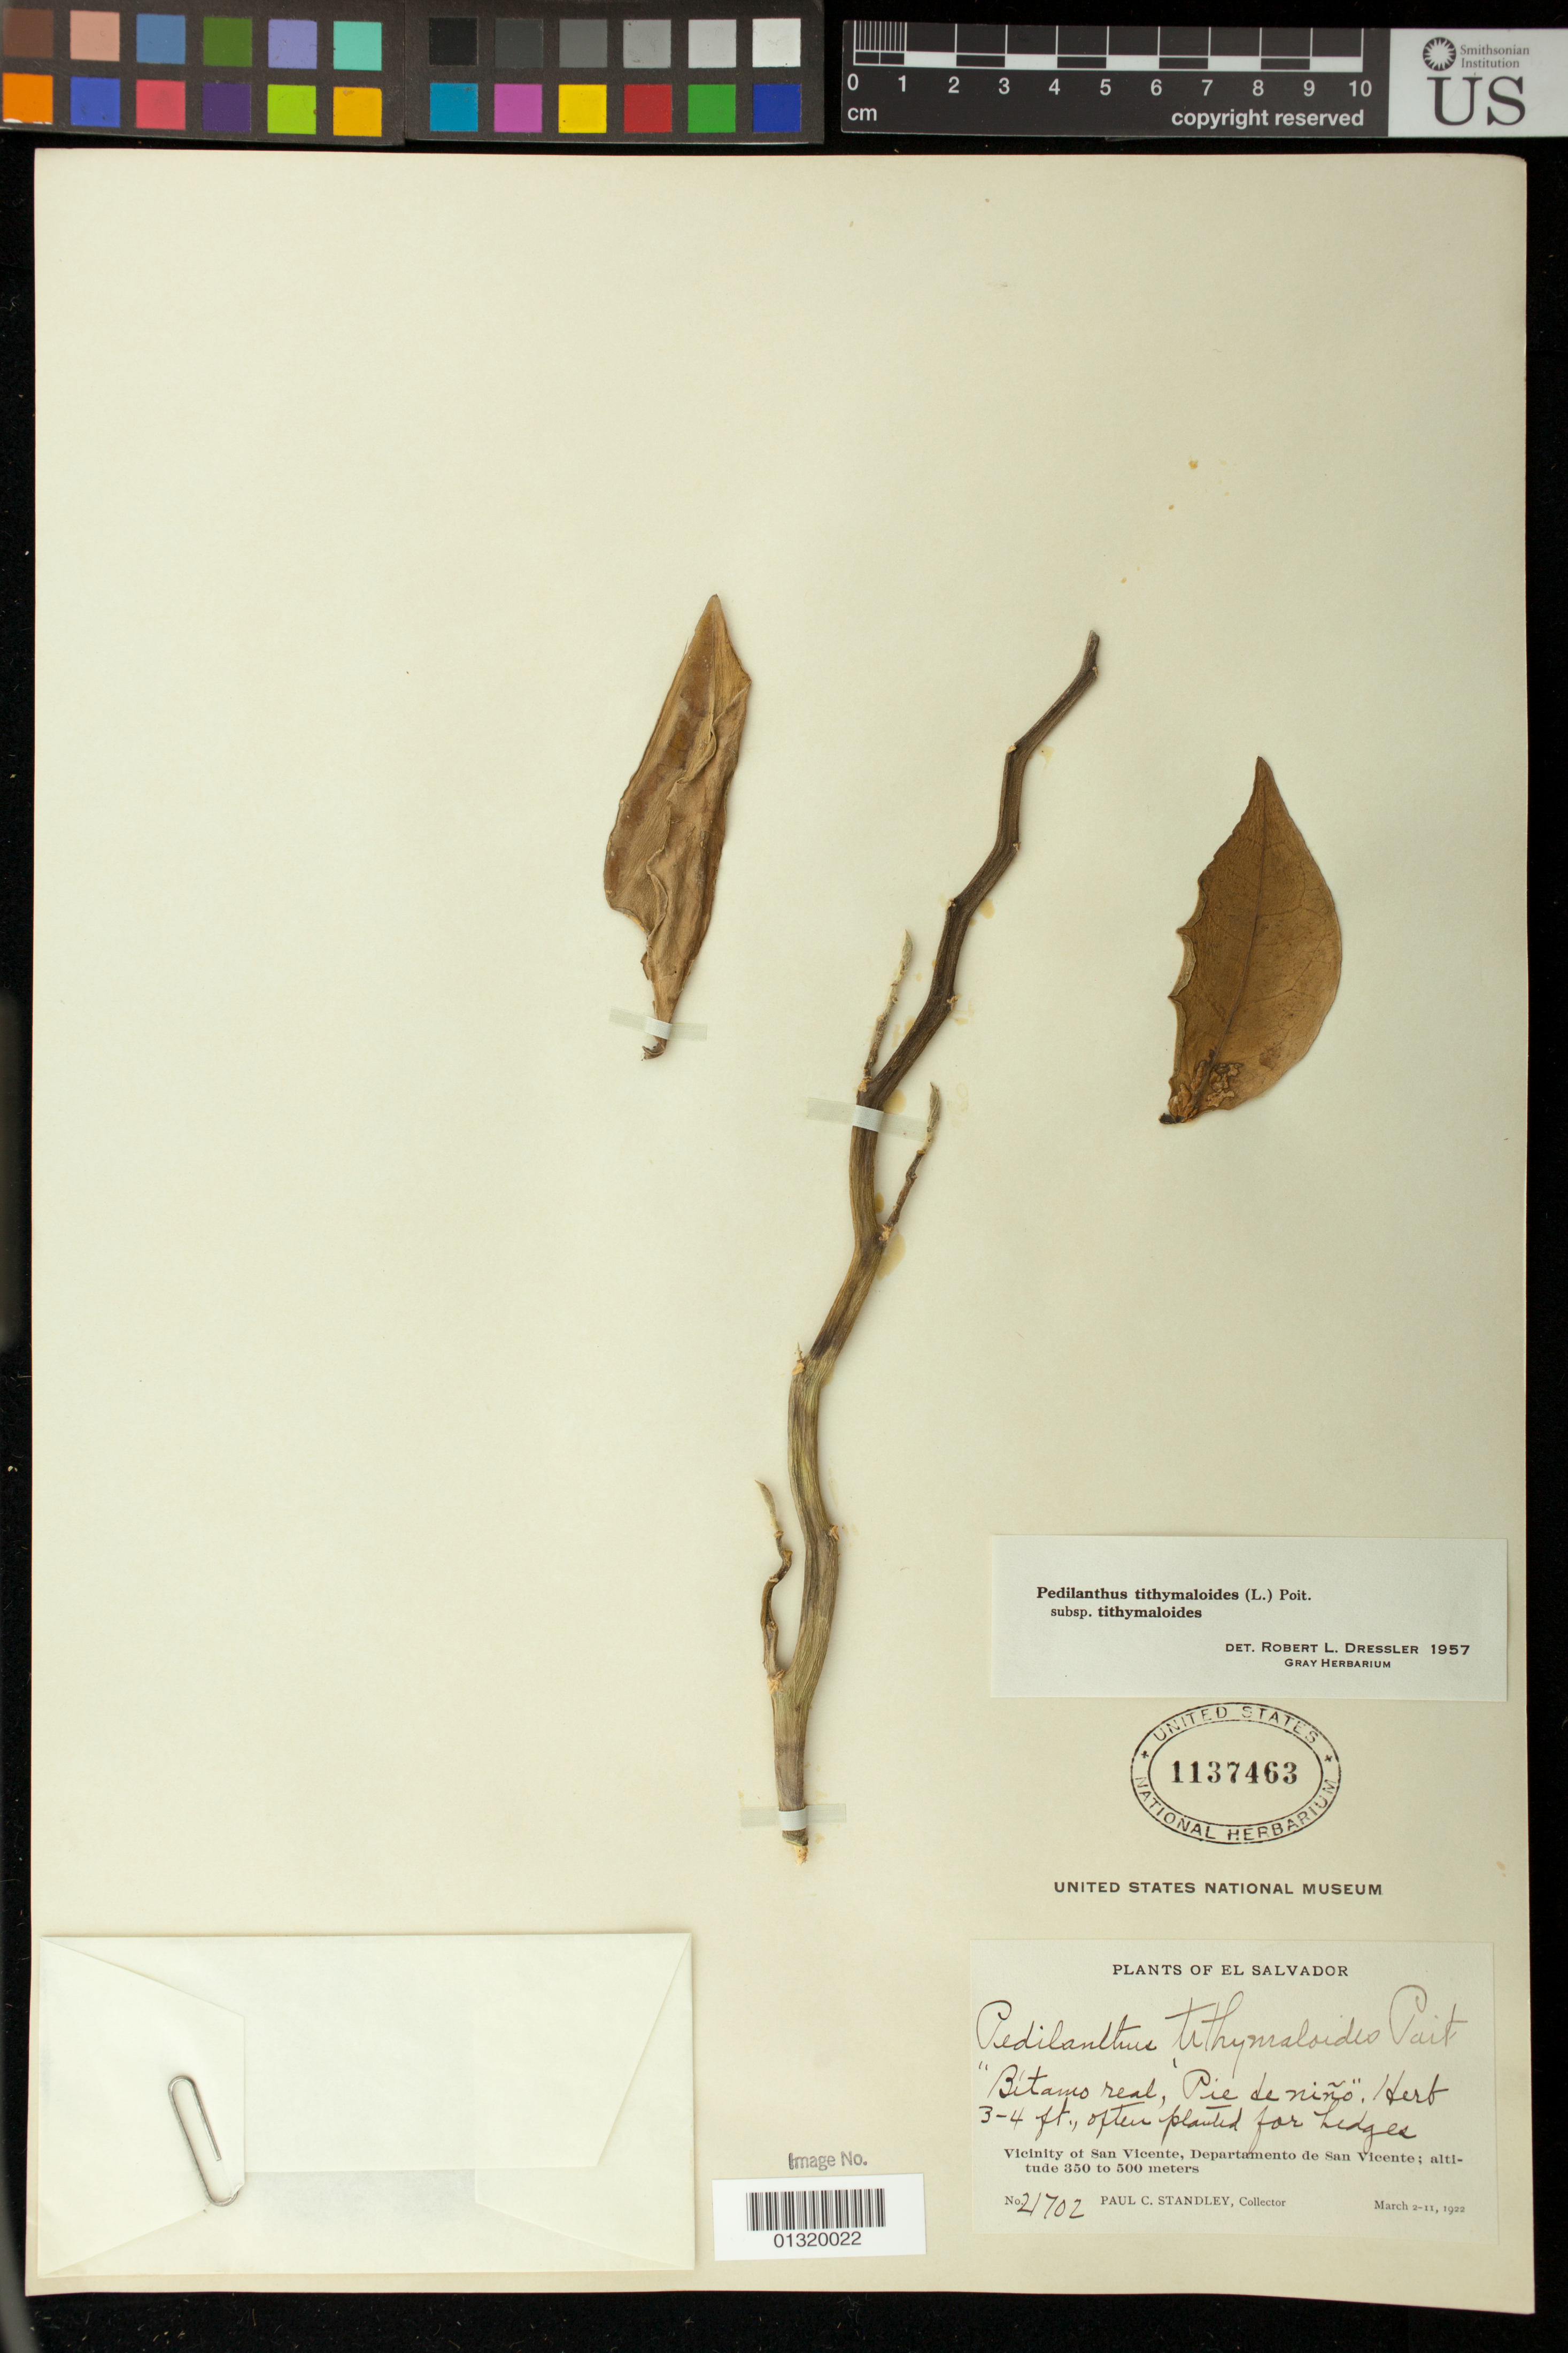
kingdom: Plantae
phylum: Tracheophyta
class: Magnoliopsida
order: Malpighiales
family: Euphorbiaceae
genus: Pedilanthus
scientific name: Pedilanthus tithymaloides subsp. tithymaloides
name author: (L.) Poit.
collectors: P. C. Standley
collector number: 21702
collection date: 1922-03-02/1922-03-11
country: El Salvador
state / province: San Vincente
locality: Vicinity of San Vicente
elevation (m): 350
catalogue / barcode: US 1137463